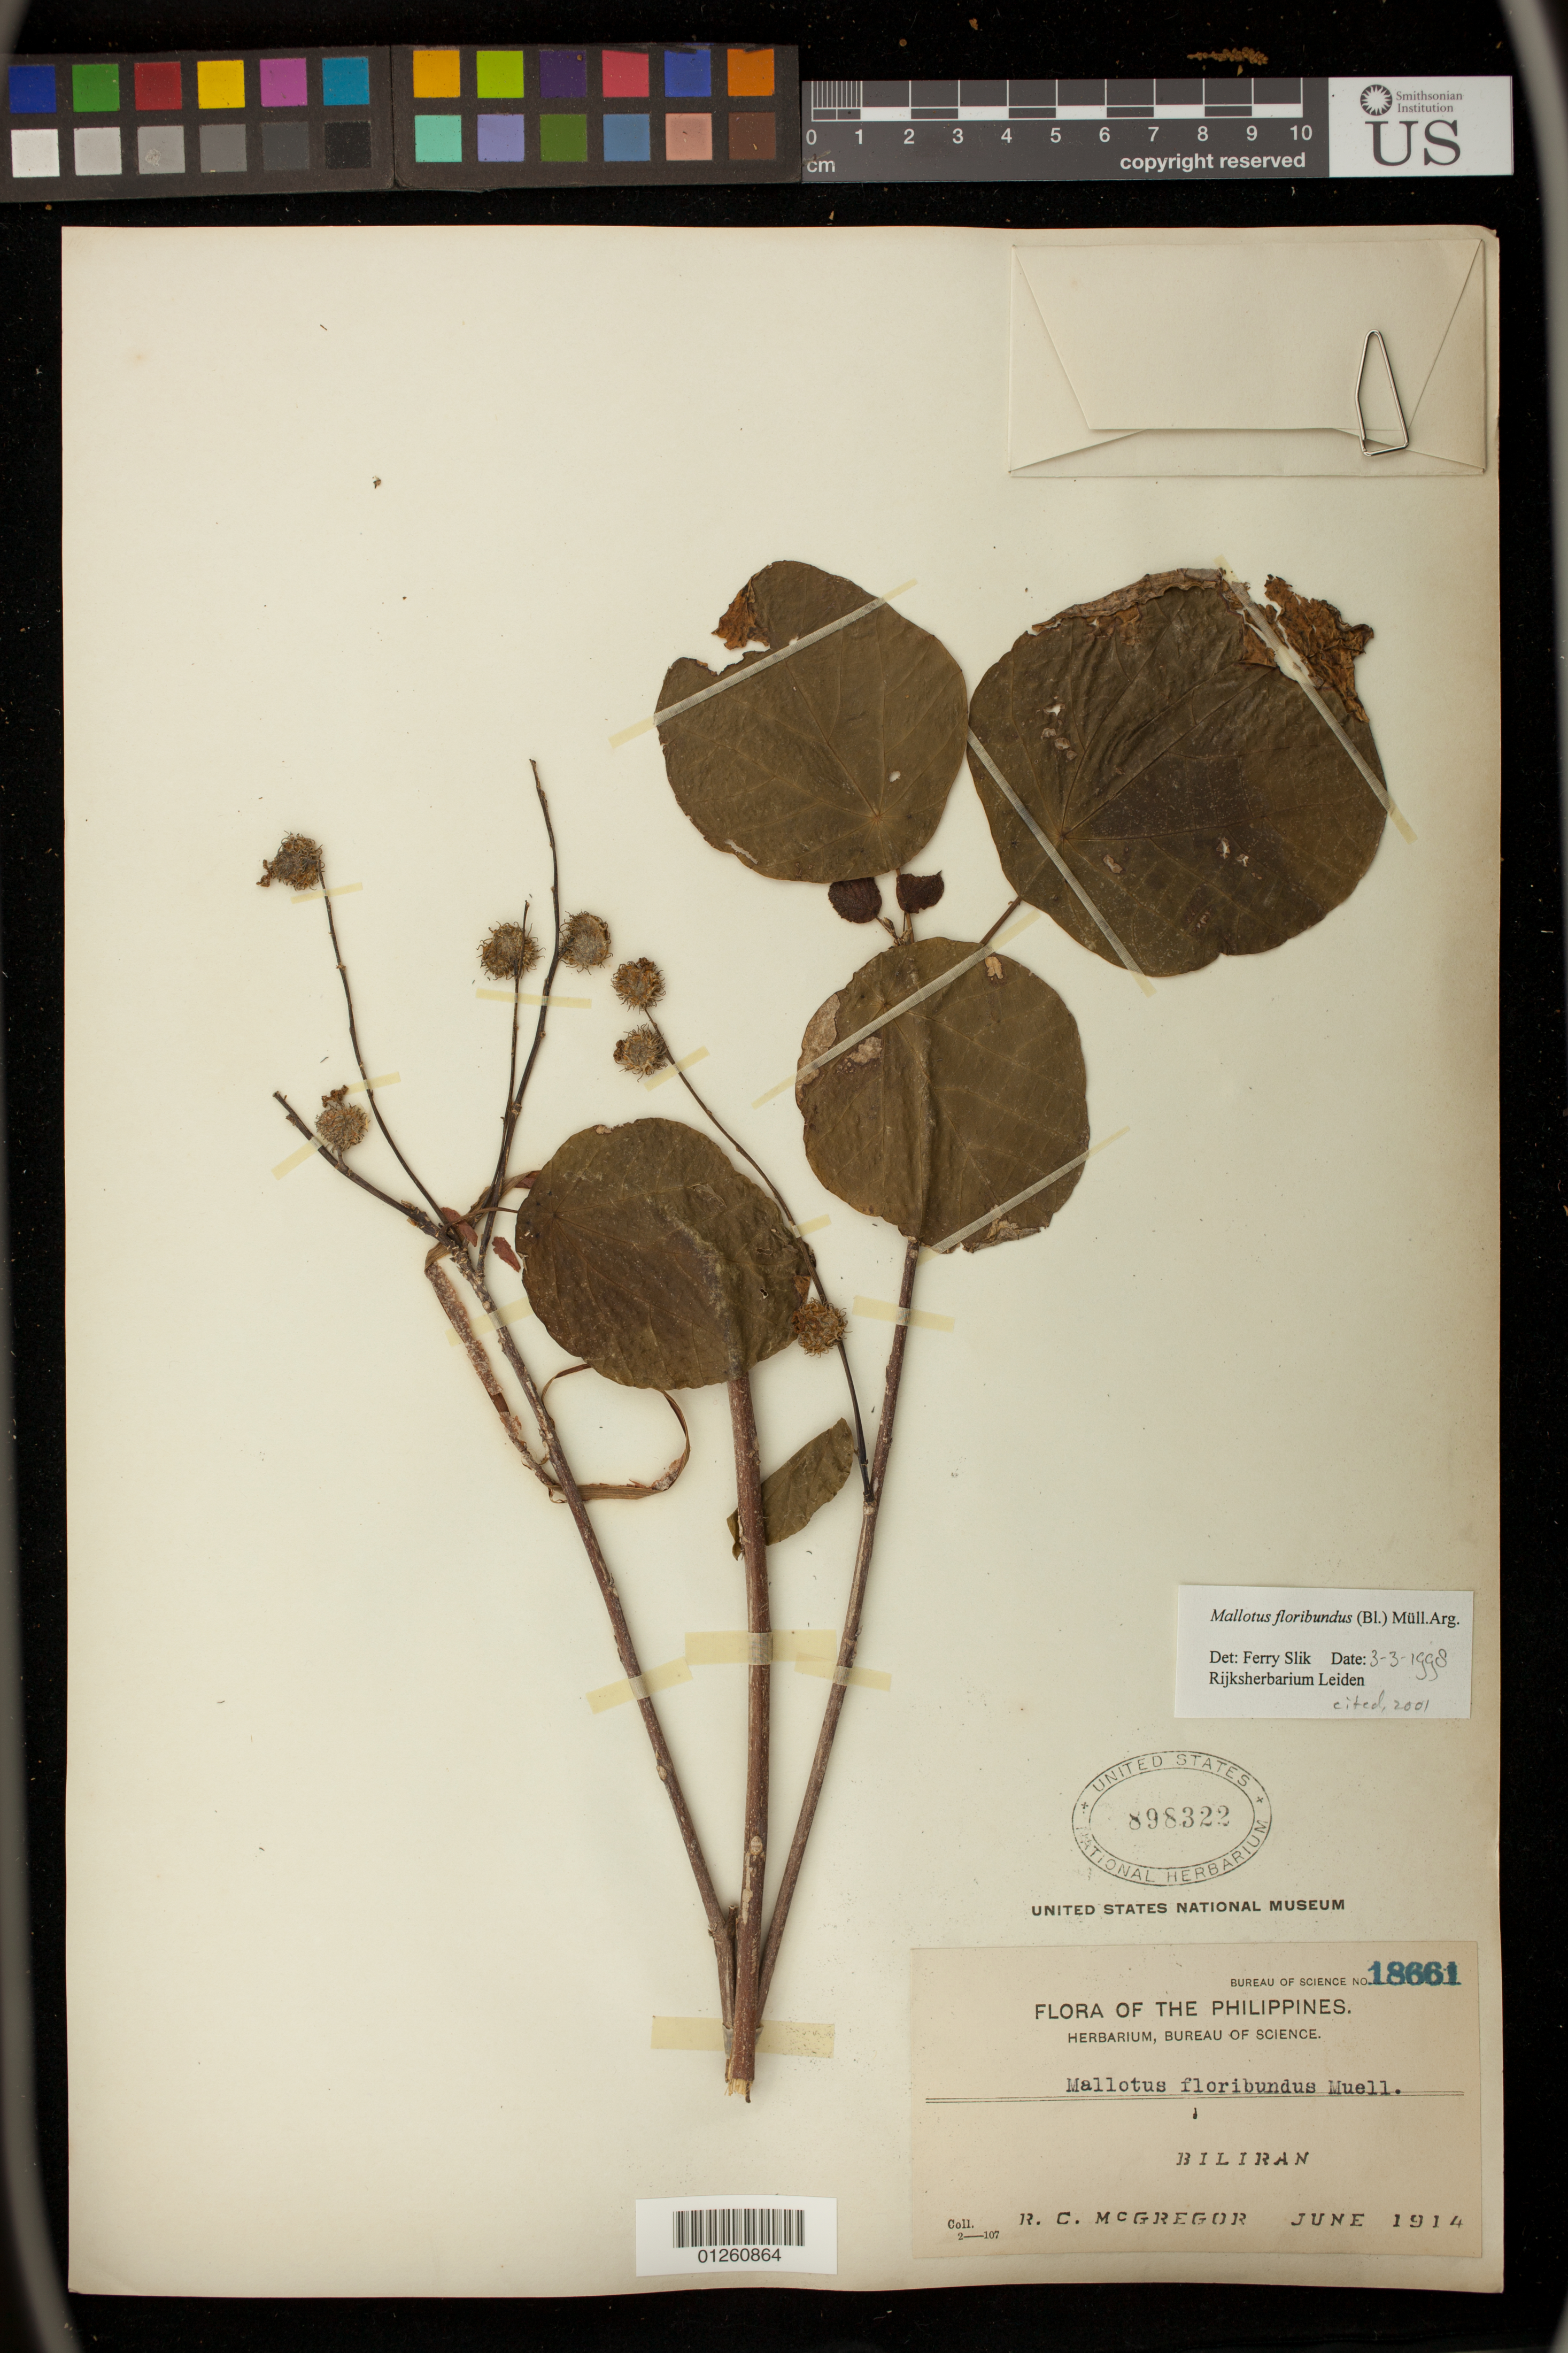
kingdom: Plantae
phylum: Tracheophyta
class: Magnoliopsida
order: Malpighiales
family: Euphorbiaceae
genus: Mallotus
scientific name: Mallotus floribundus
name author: (Blume) Müll. Arg.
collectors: R. C. McGregor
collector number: Bur. Sci. 18661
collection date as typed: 1914-06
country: Philippines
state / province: Eastern Visayas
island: Biliran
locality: Biliran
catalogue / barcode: US 898322